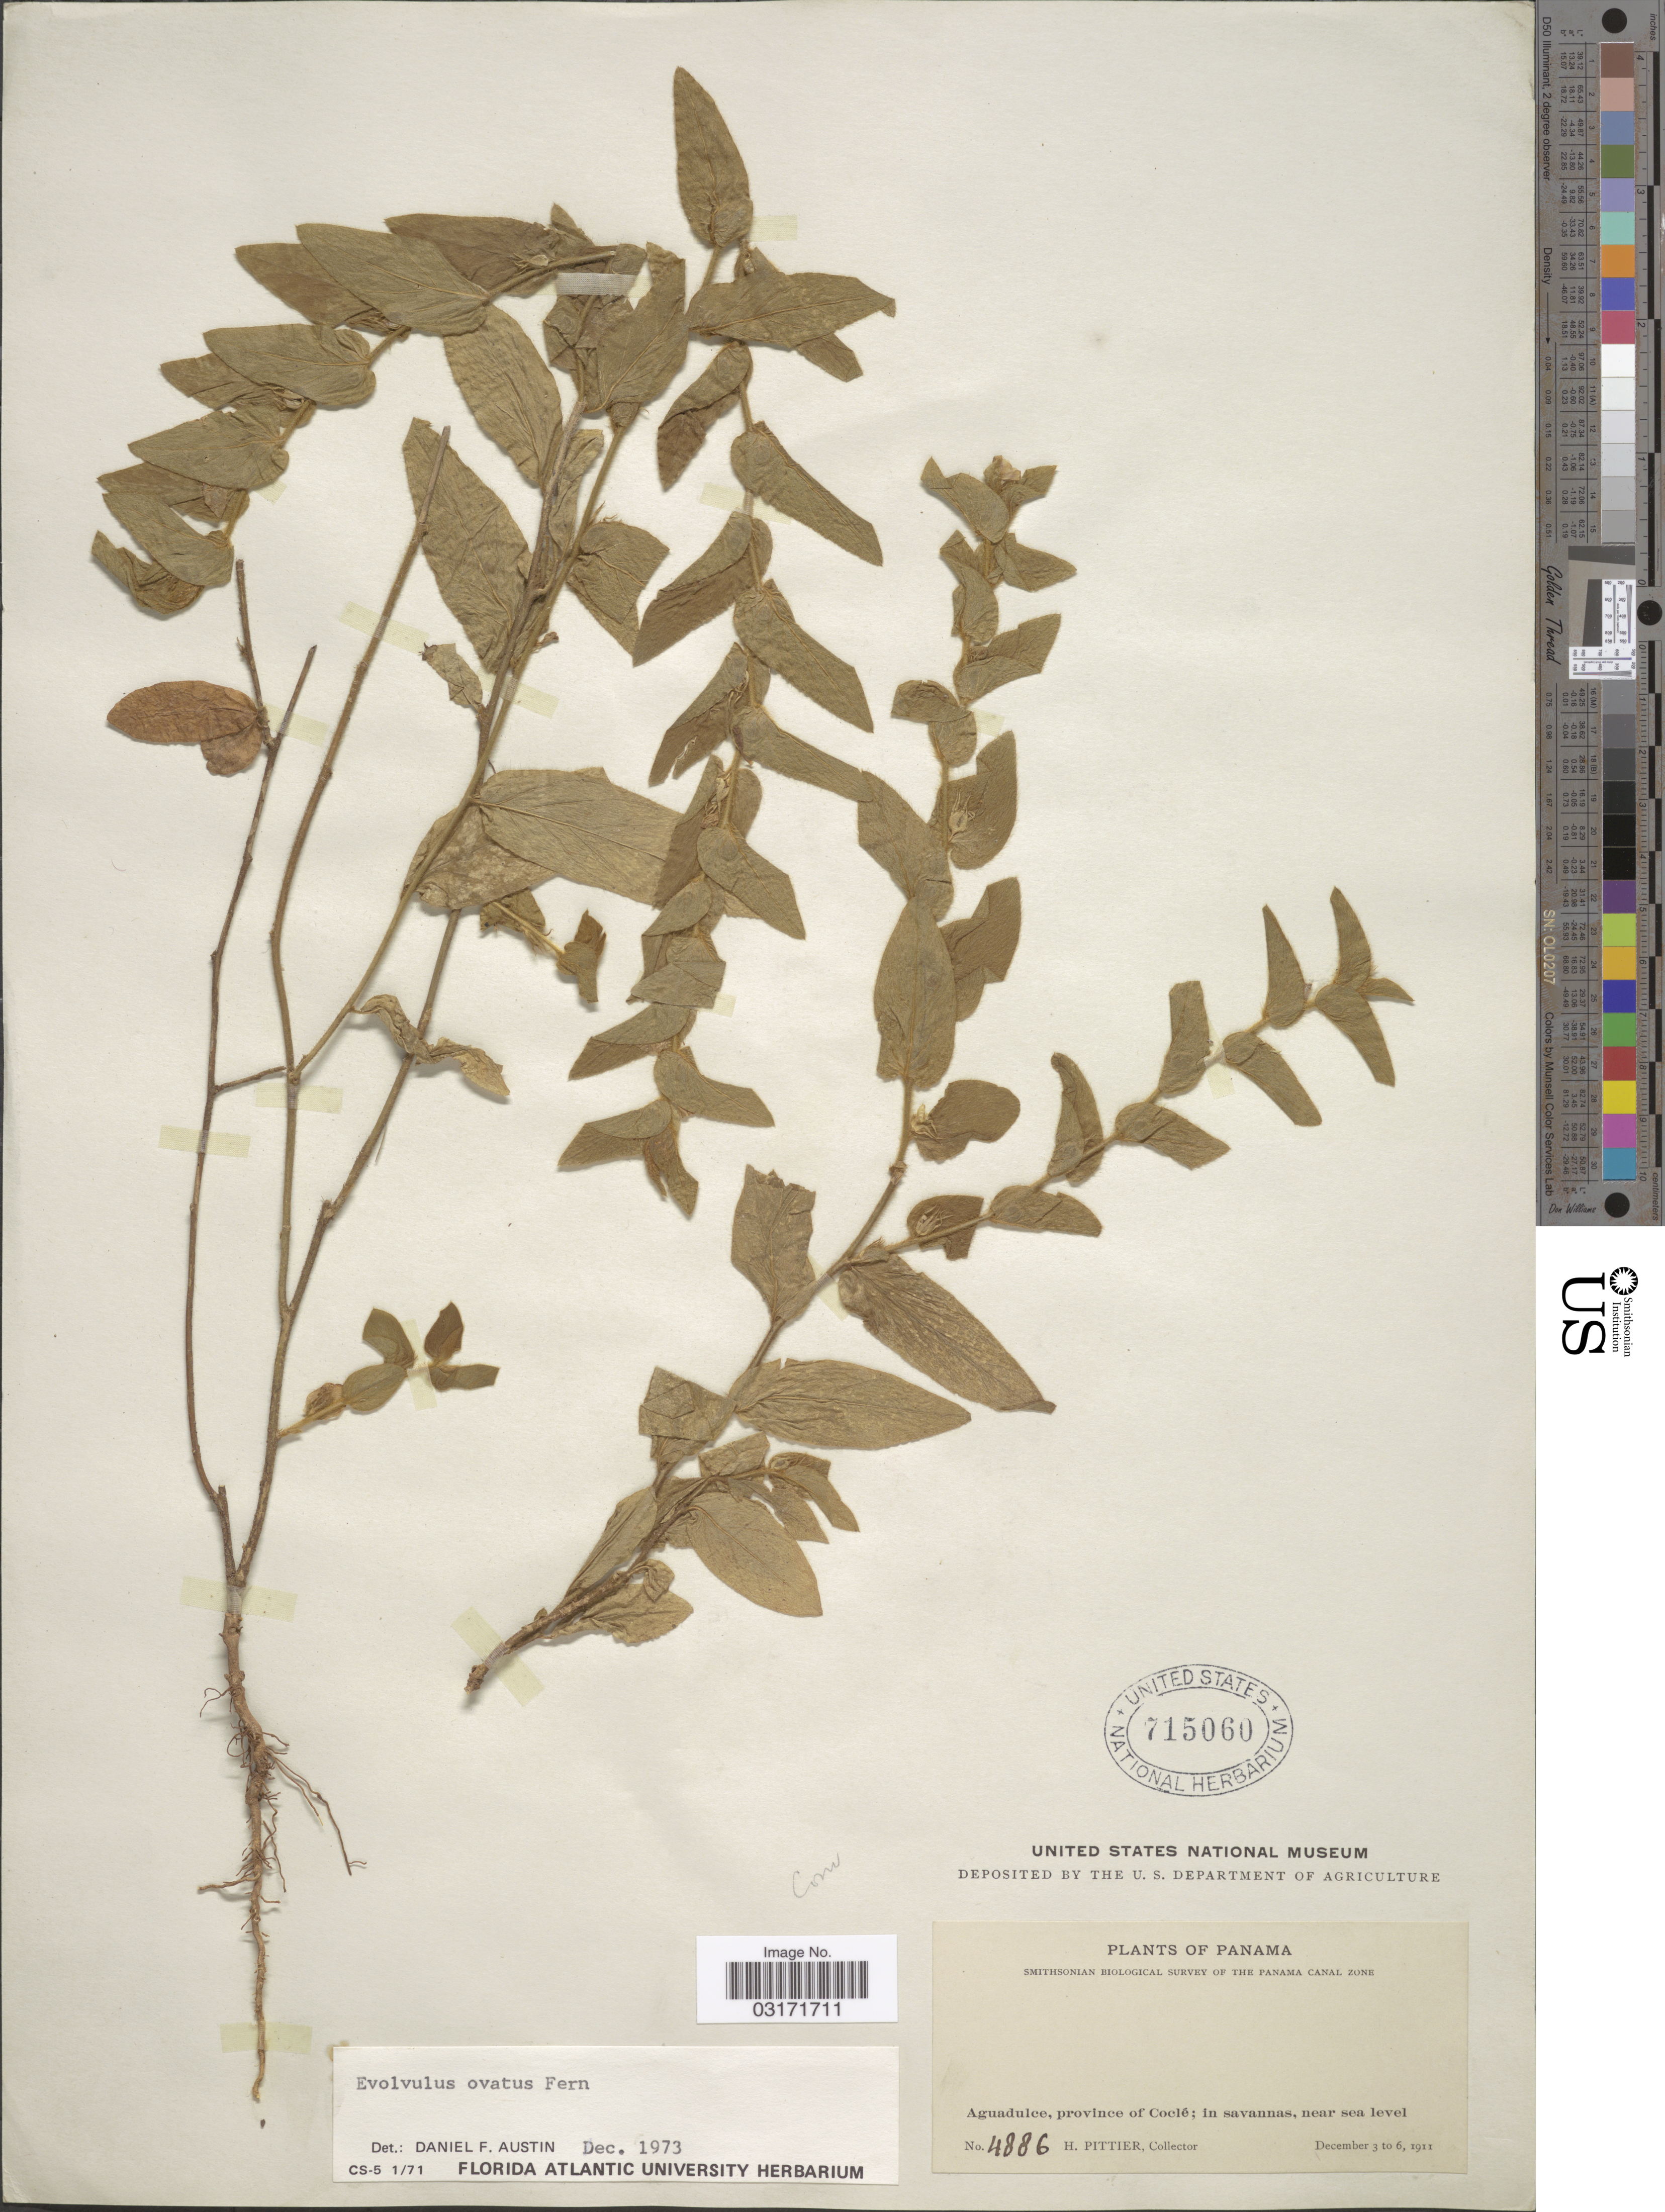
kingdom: Plantae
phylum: Tracheophyta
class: Magnoliopsida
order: Solanales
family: Convolvulaceae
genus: Evolvulus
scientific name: Evolvulus ovatus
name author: Fernald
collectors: H. F. Pittier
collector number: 4886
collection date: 1911-12-03/1911-12-06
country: Panama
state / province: Coclé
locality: Aguadulce, province of Coclé.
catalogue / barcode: US 715060